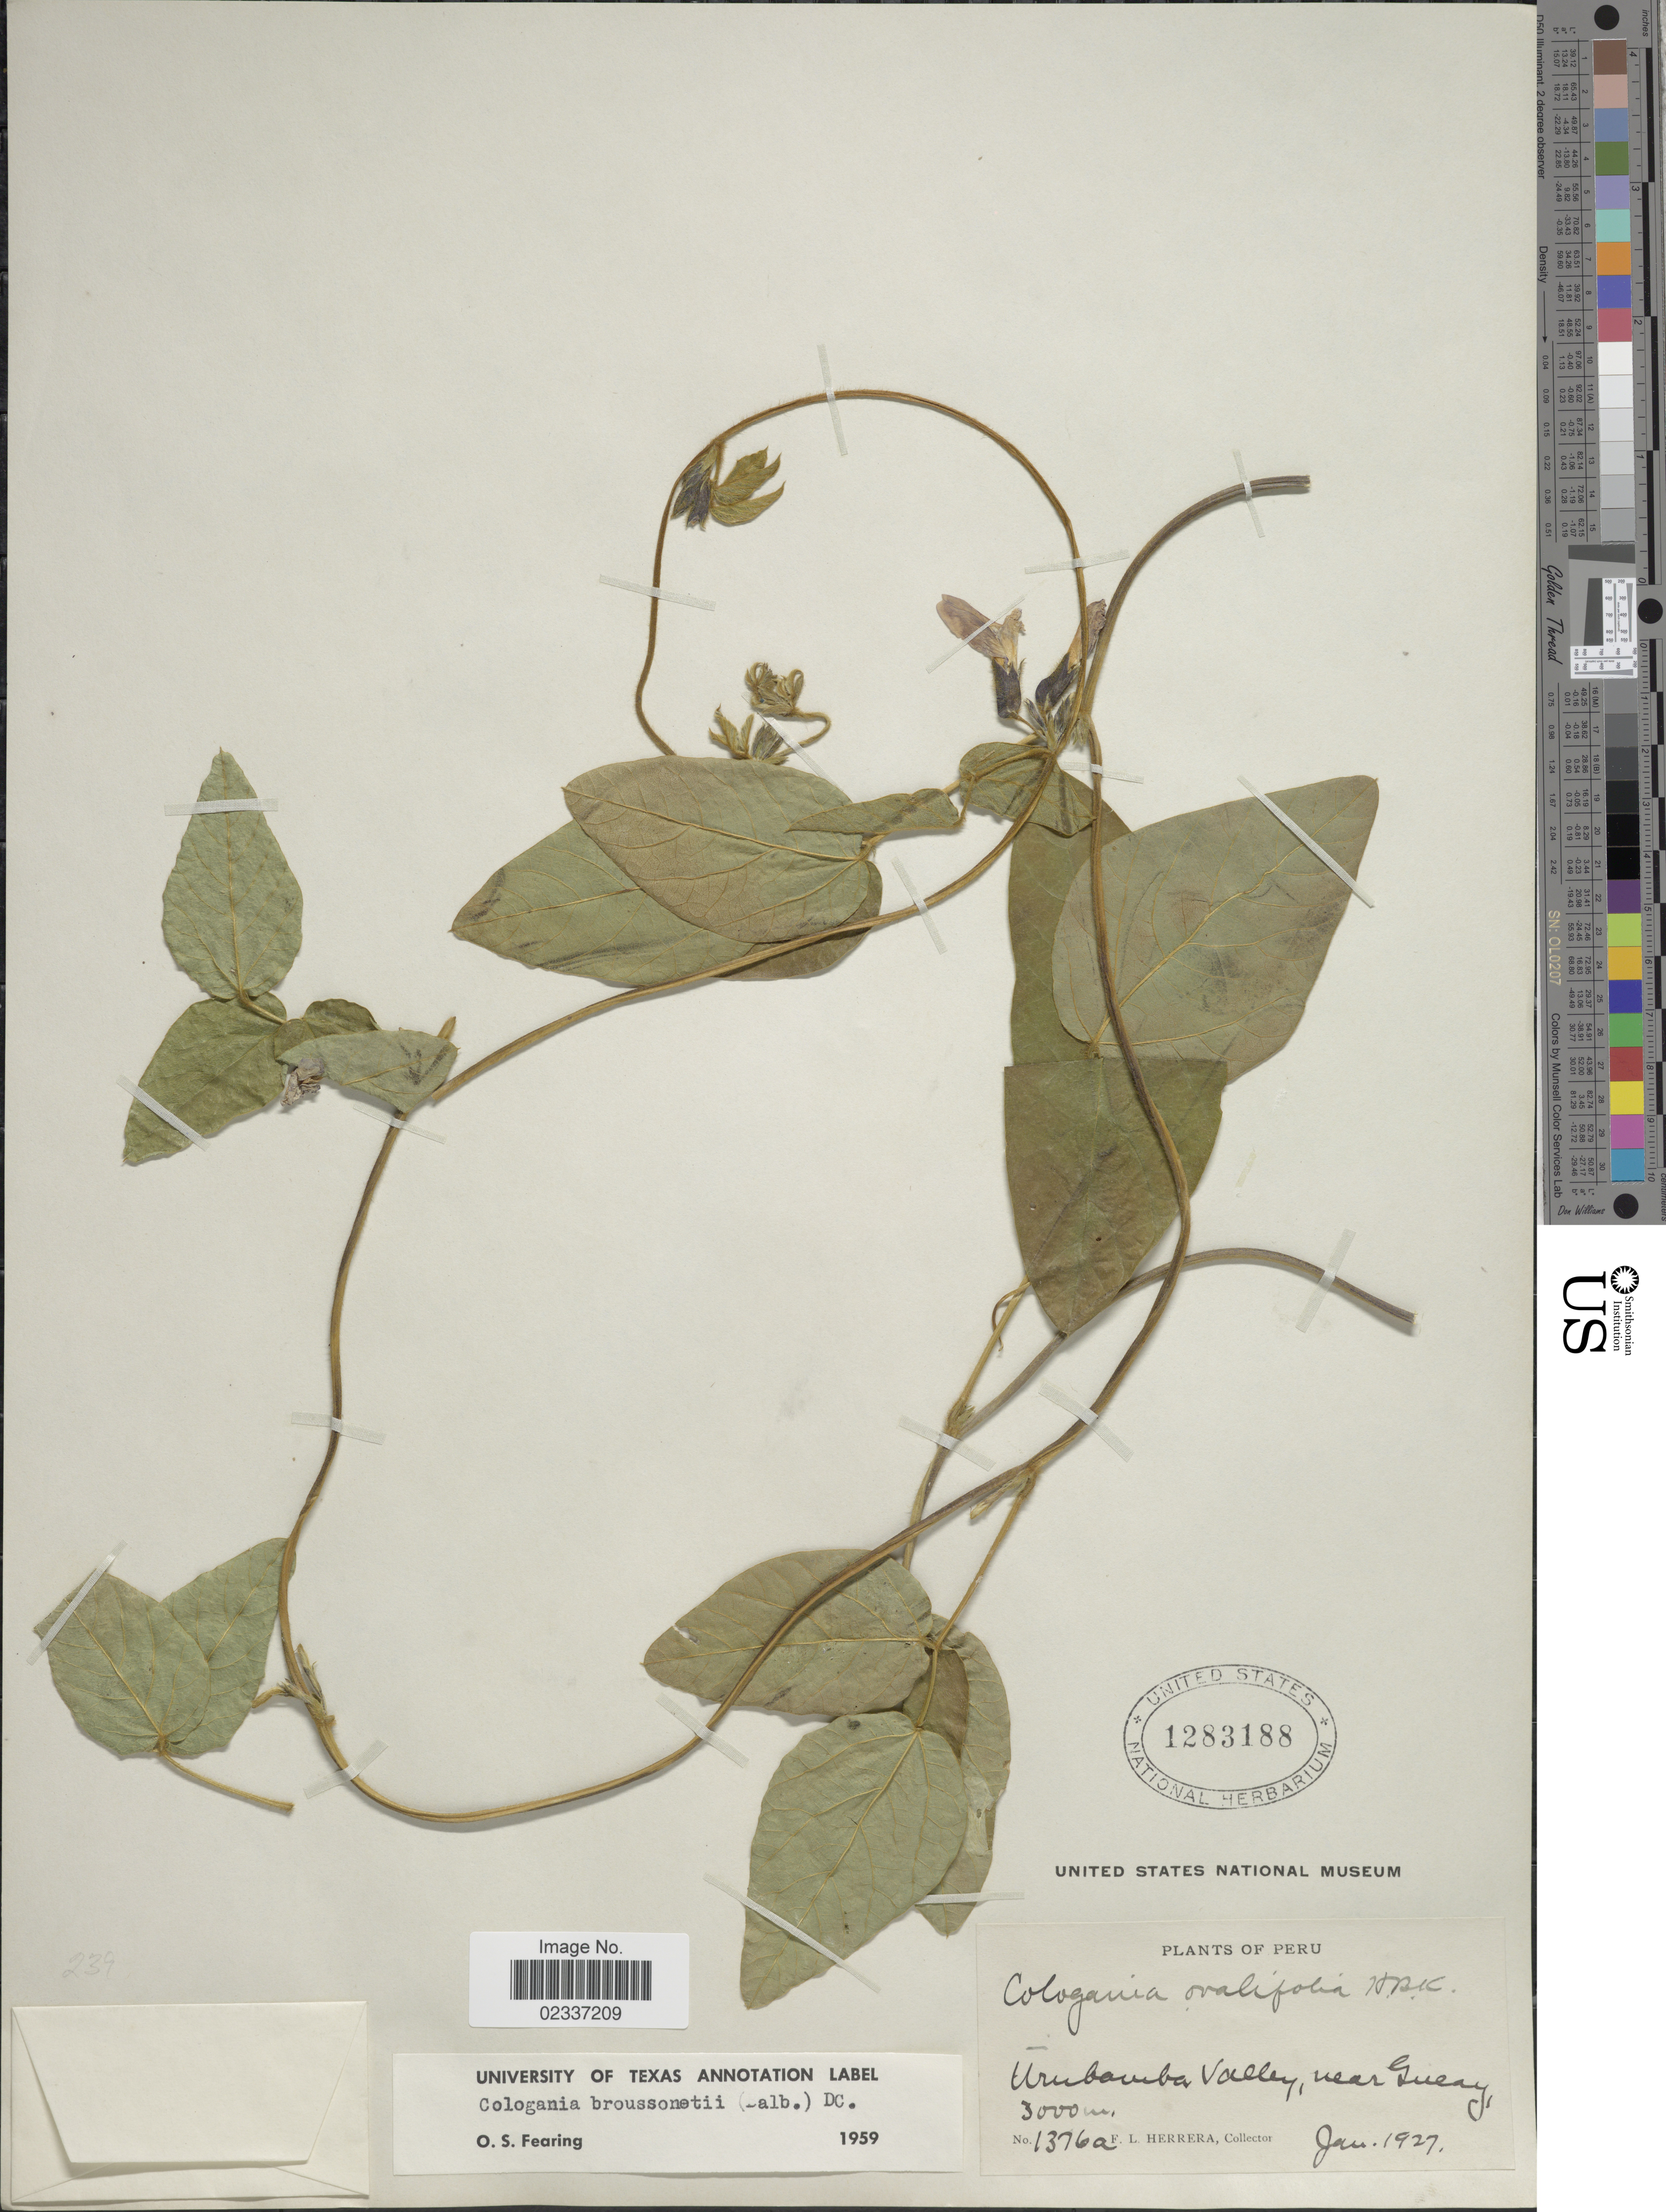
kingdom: Plantae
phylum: Tracheophyta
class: Magnoliopsida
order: Fabales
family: Fabaceae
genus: Cologania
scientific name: Cologania broussonetii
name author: (Balb.) DC.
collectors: F. L. Herrera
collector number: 1376a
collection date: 1927-01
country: Peru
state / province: Cusco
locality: Urubamba Valley, near Yucay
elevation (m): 3000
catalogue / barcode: US 1283188